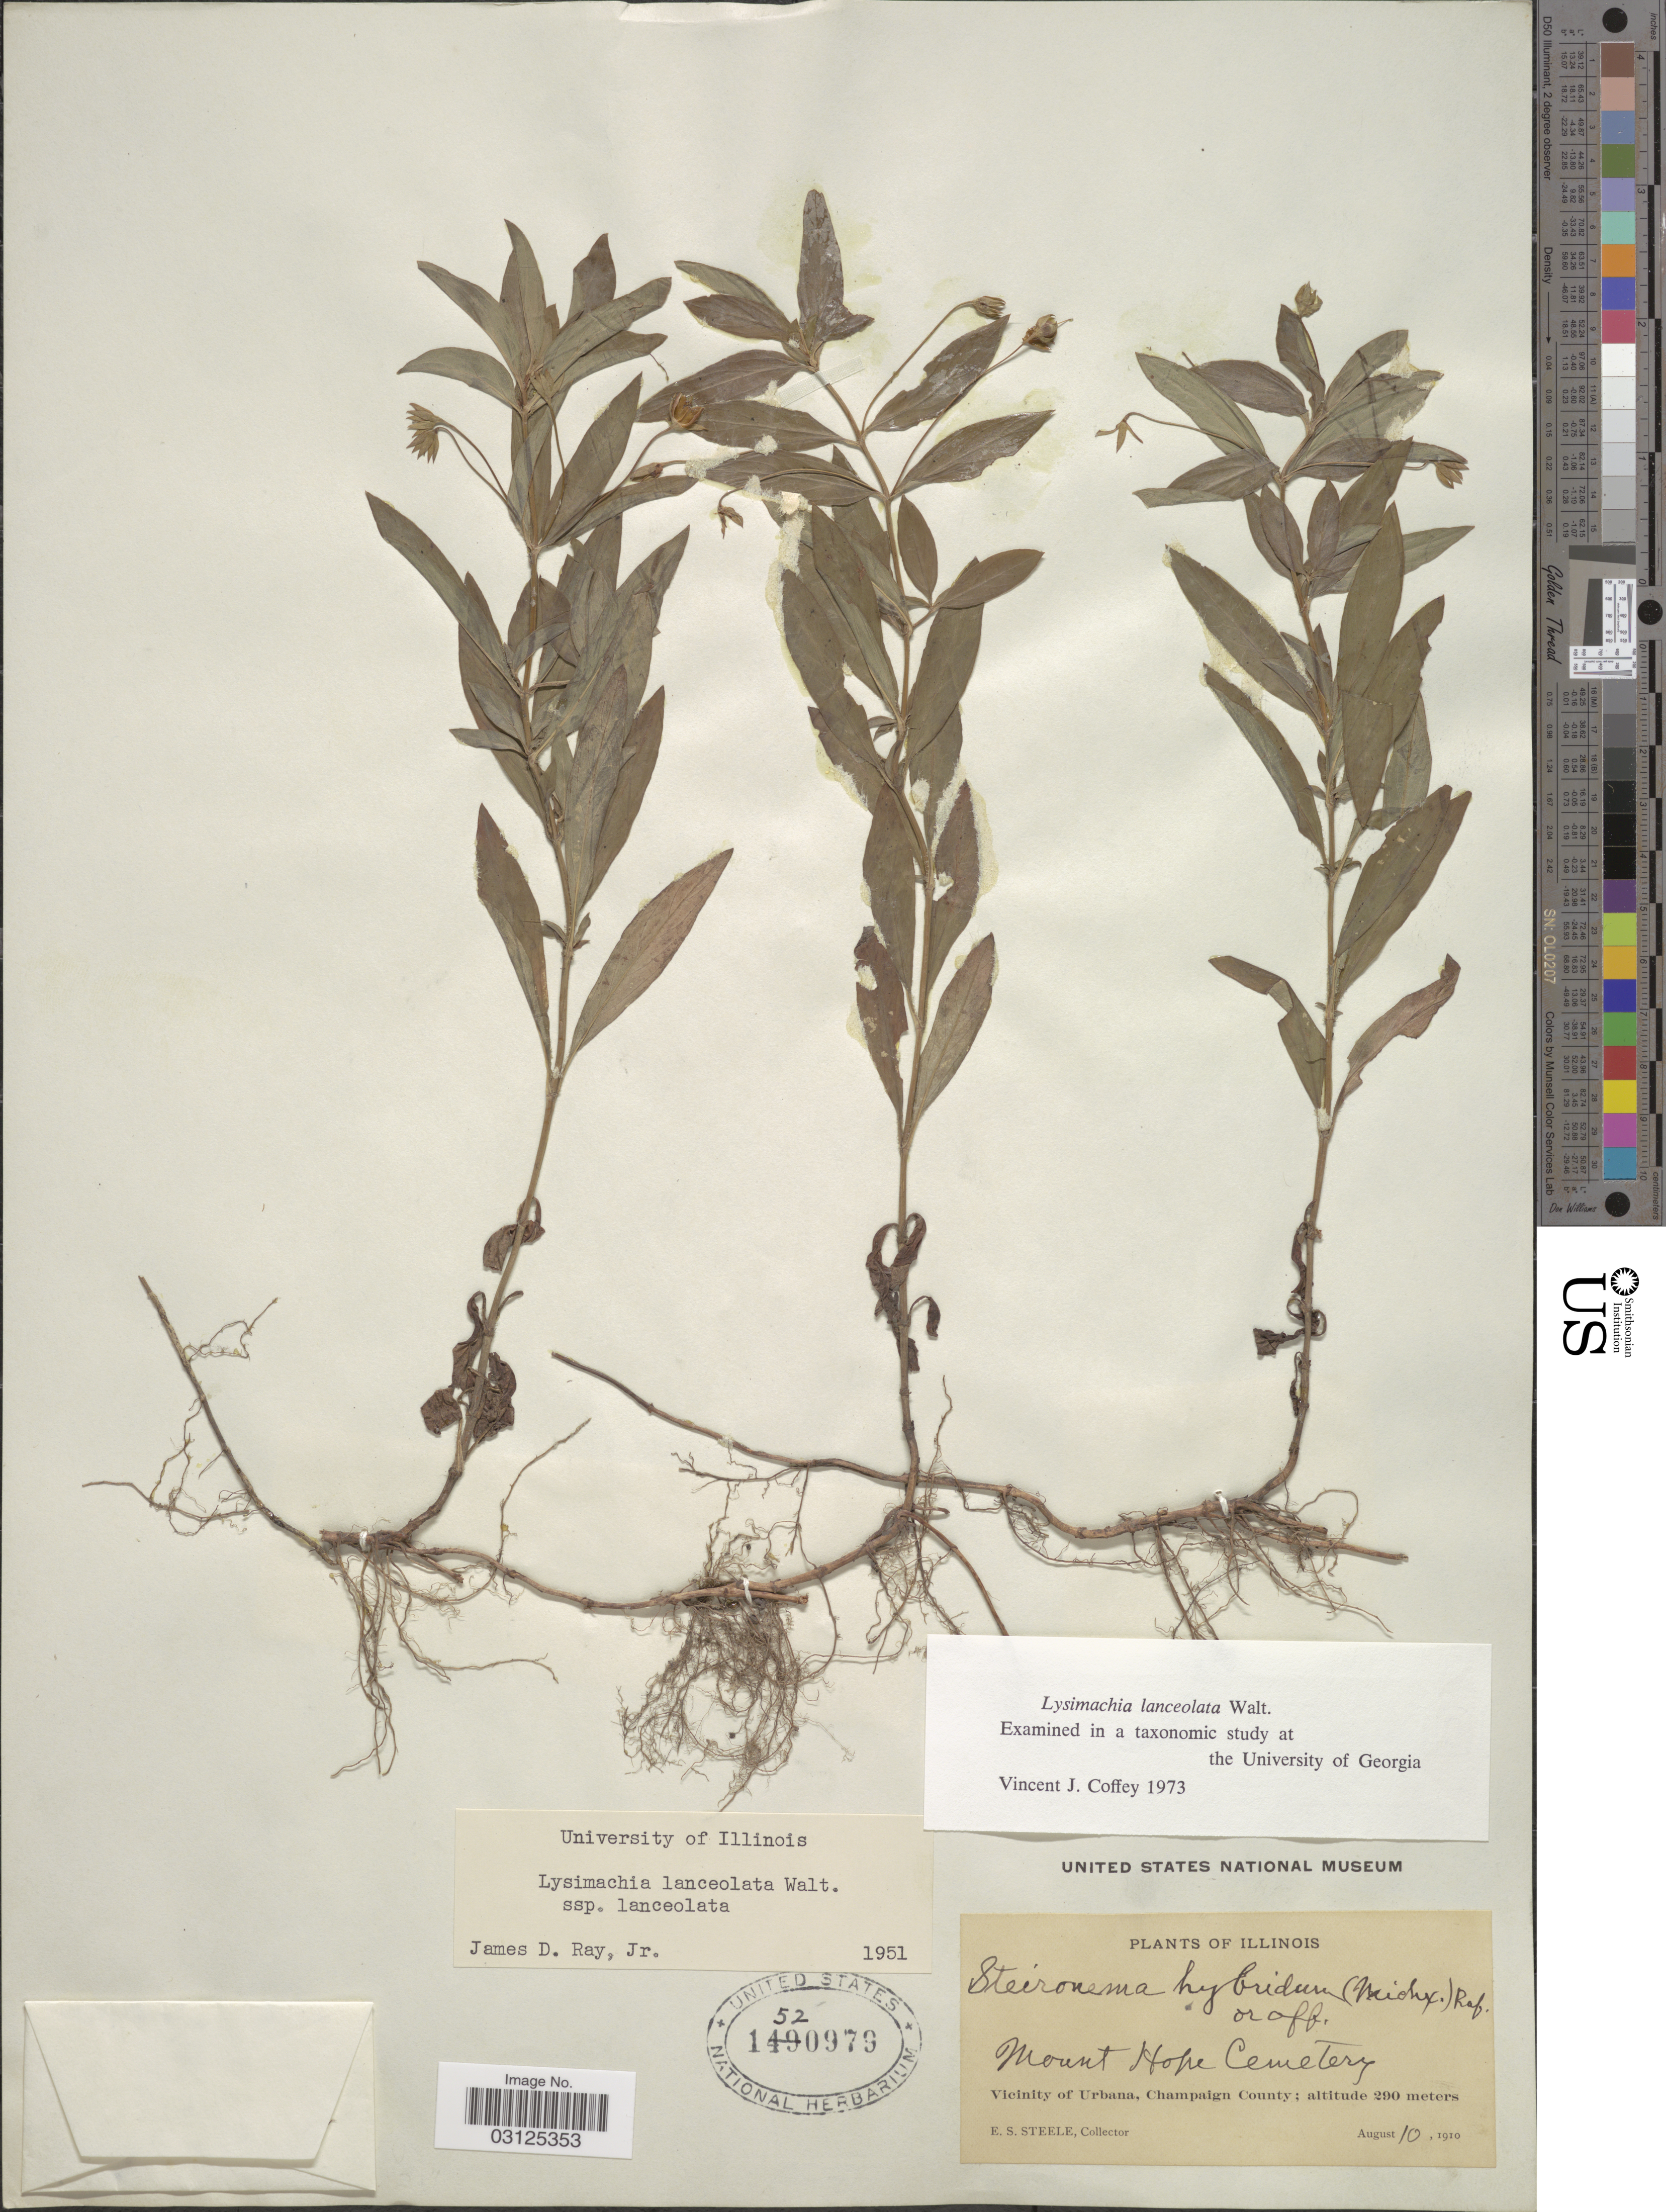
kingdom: Plantae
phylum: Tracheophyta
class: Magnoliopsida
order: Ericales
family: Primulaceae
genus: Lysimachia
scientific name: Lysimachia lanceolata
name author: Walter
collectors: E. Steele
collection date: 1910-08-10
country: United States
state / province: Illinois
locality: Mount Hope Cemetery. Vicinity of Urbana, Champaign County.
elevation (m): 290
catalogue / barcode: US 1520979